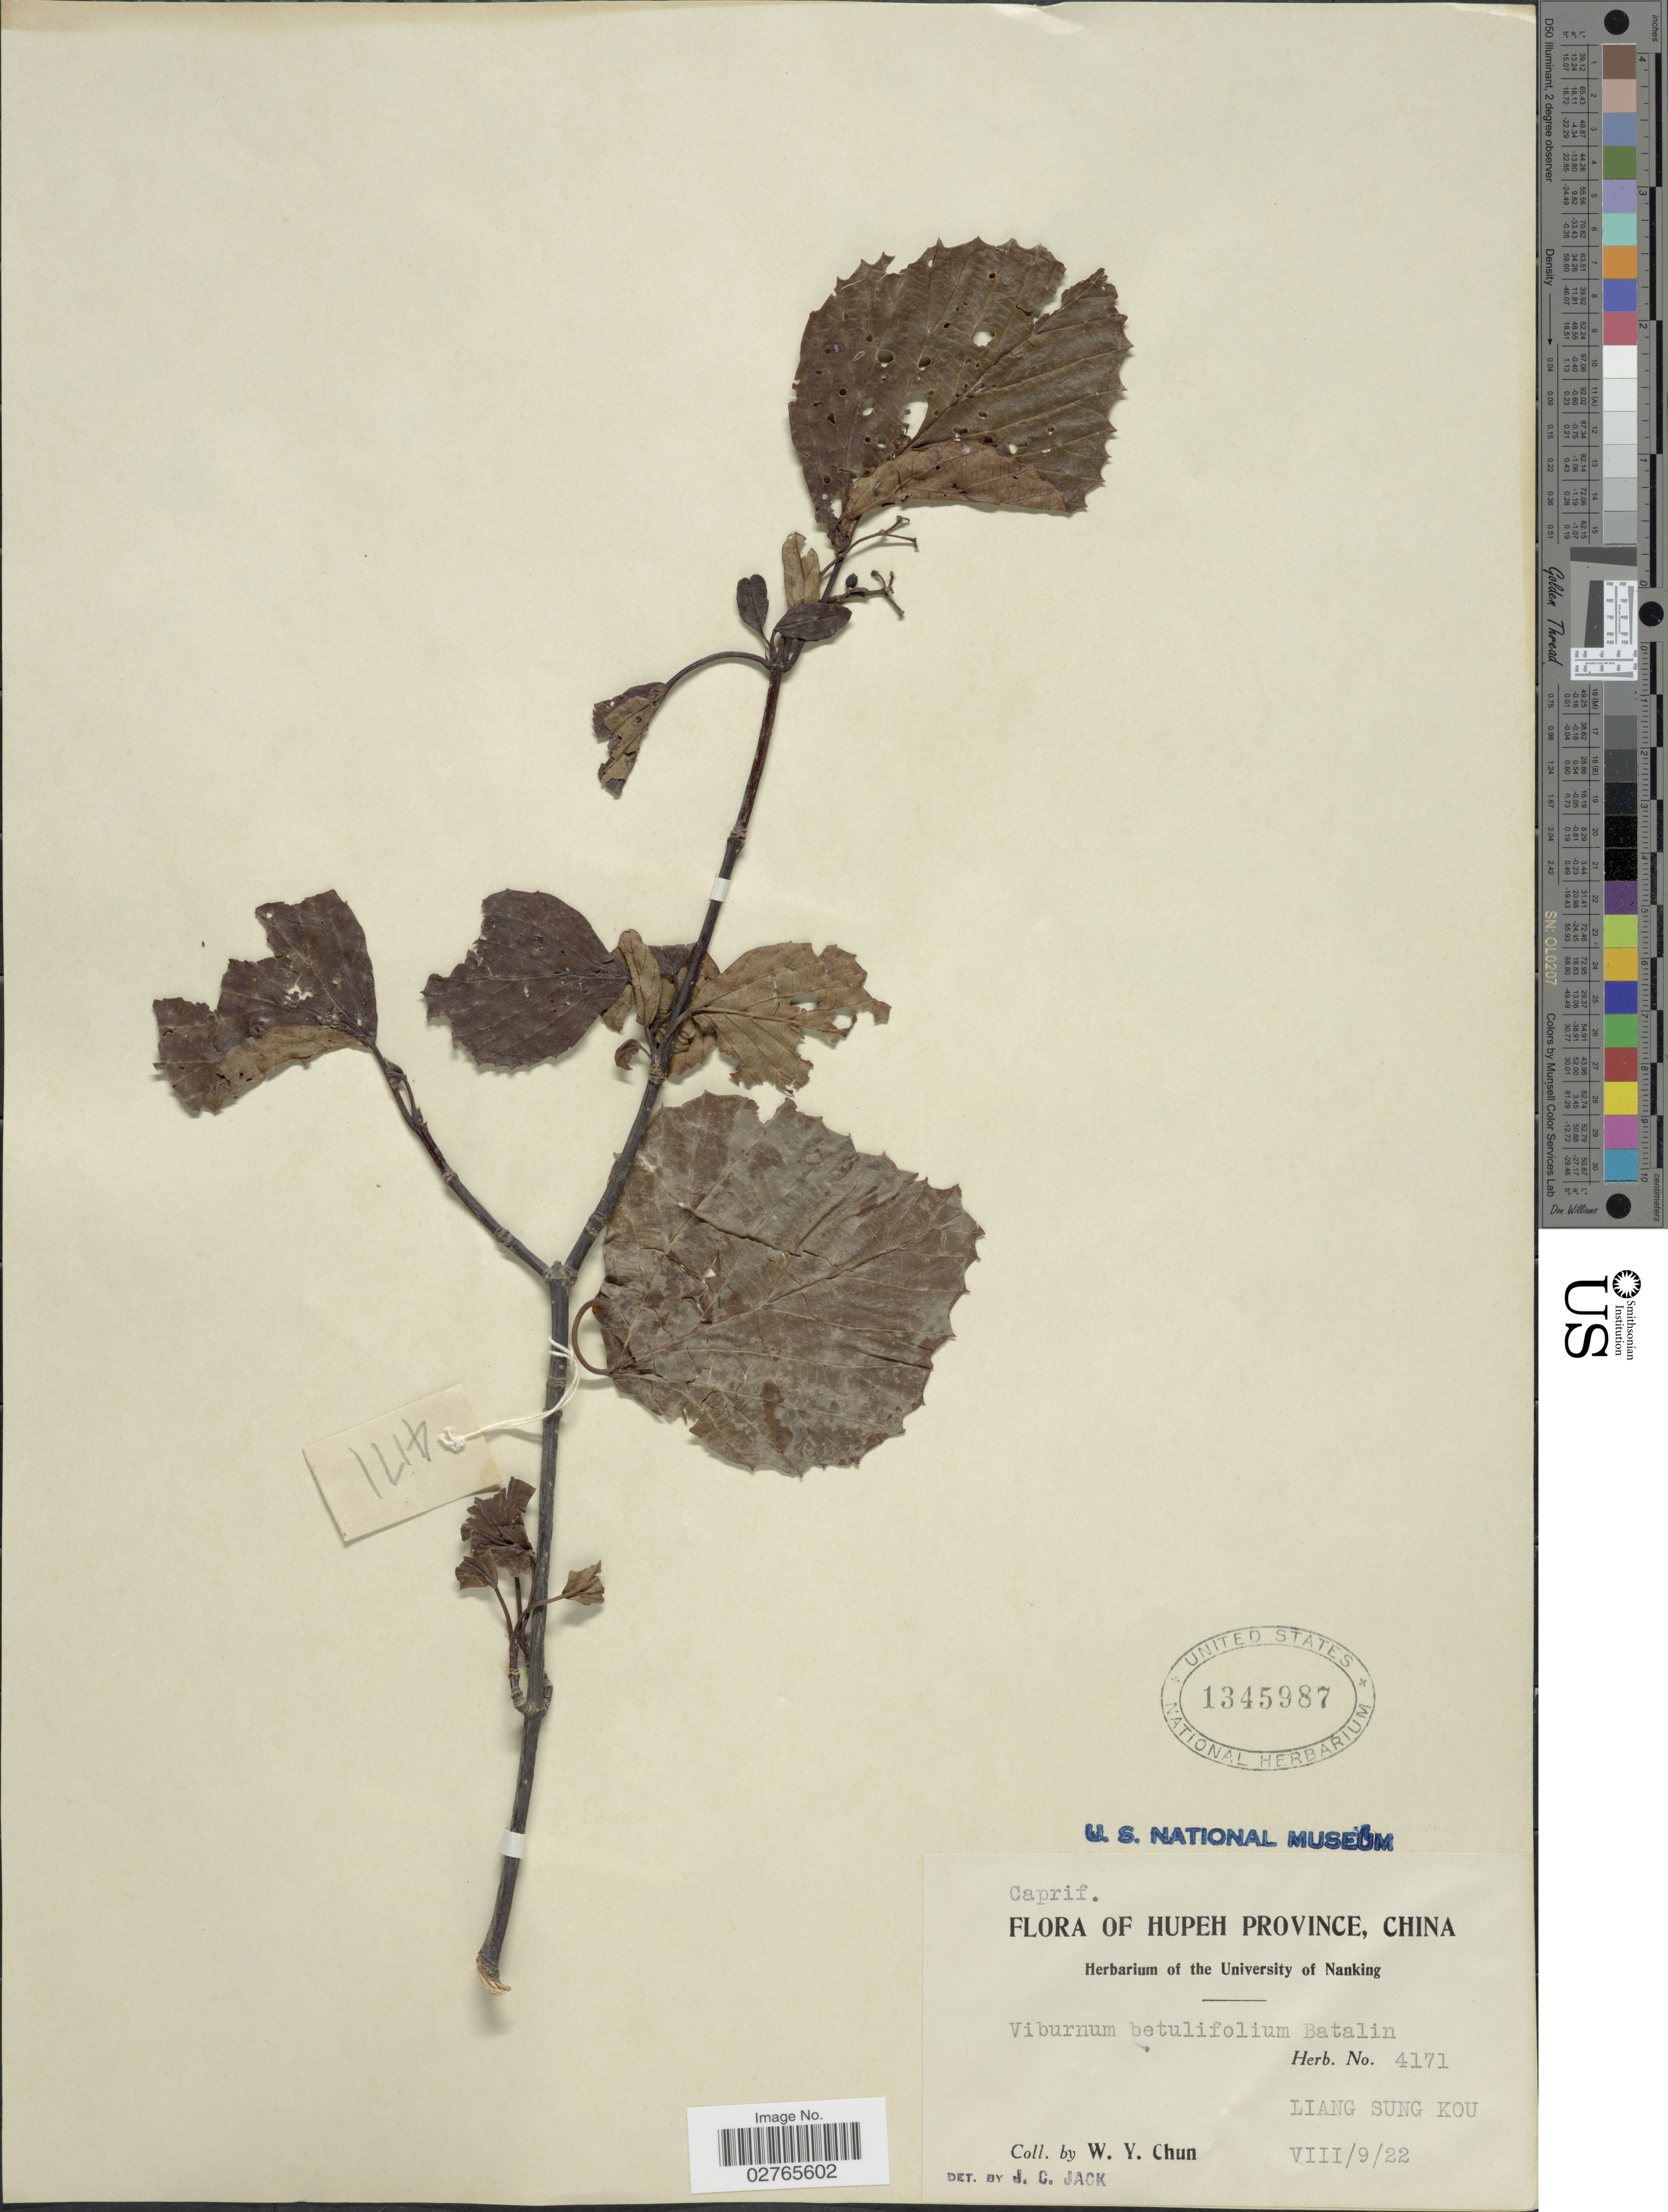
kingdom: Plantae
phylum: Tracheophyta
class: Magnoliopsida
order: Dipsacales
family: Viburnaceae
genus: Viburnum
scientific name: Viburnum betulifolium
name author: Batalin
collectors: W. Y. Chun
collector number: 4171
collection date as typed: Transcribed d/m/y: 9/8/22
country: China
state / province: Hubei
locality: Hupeh Province. Liang Sung Kou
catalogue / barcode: US 1345987